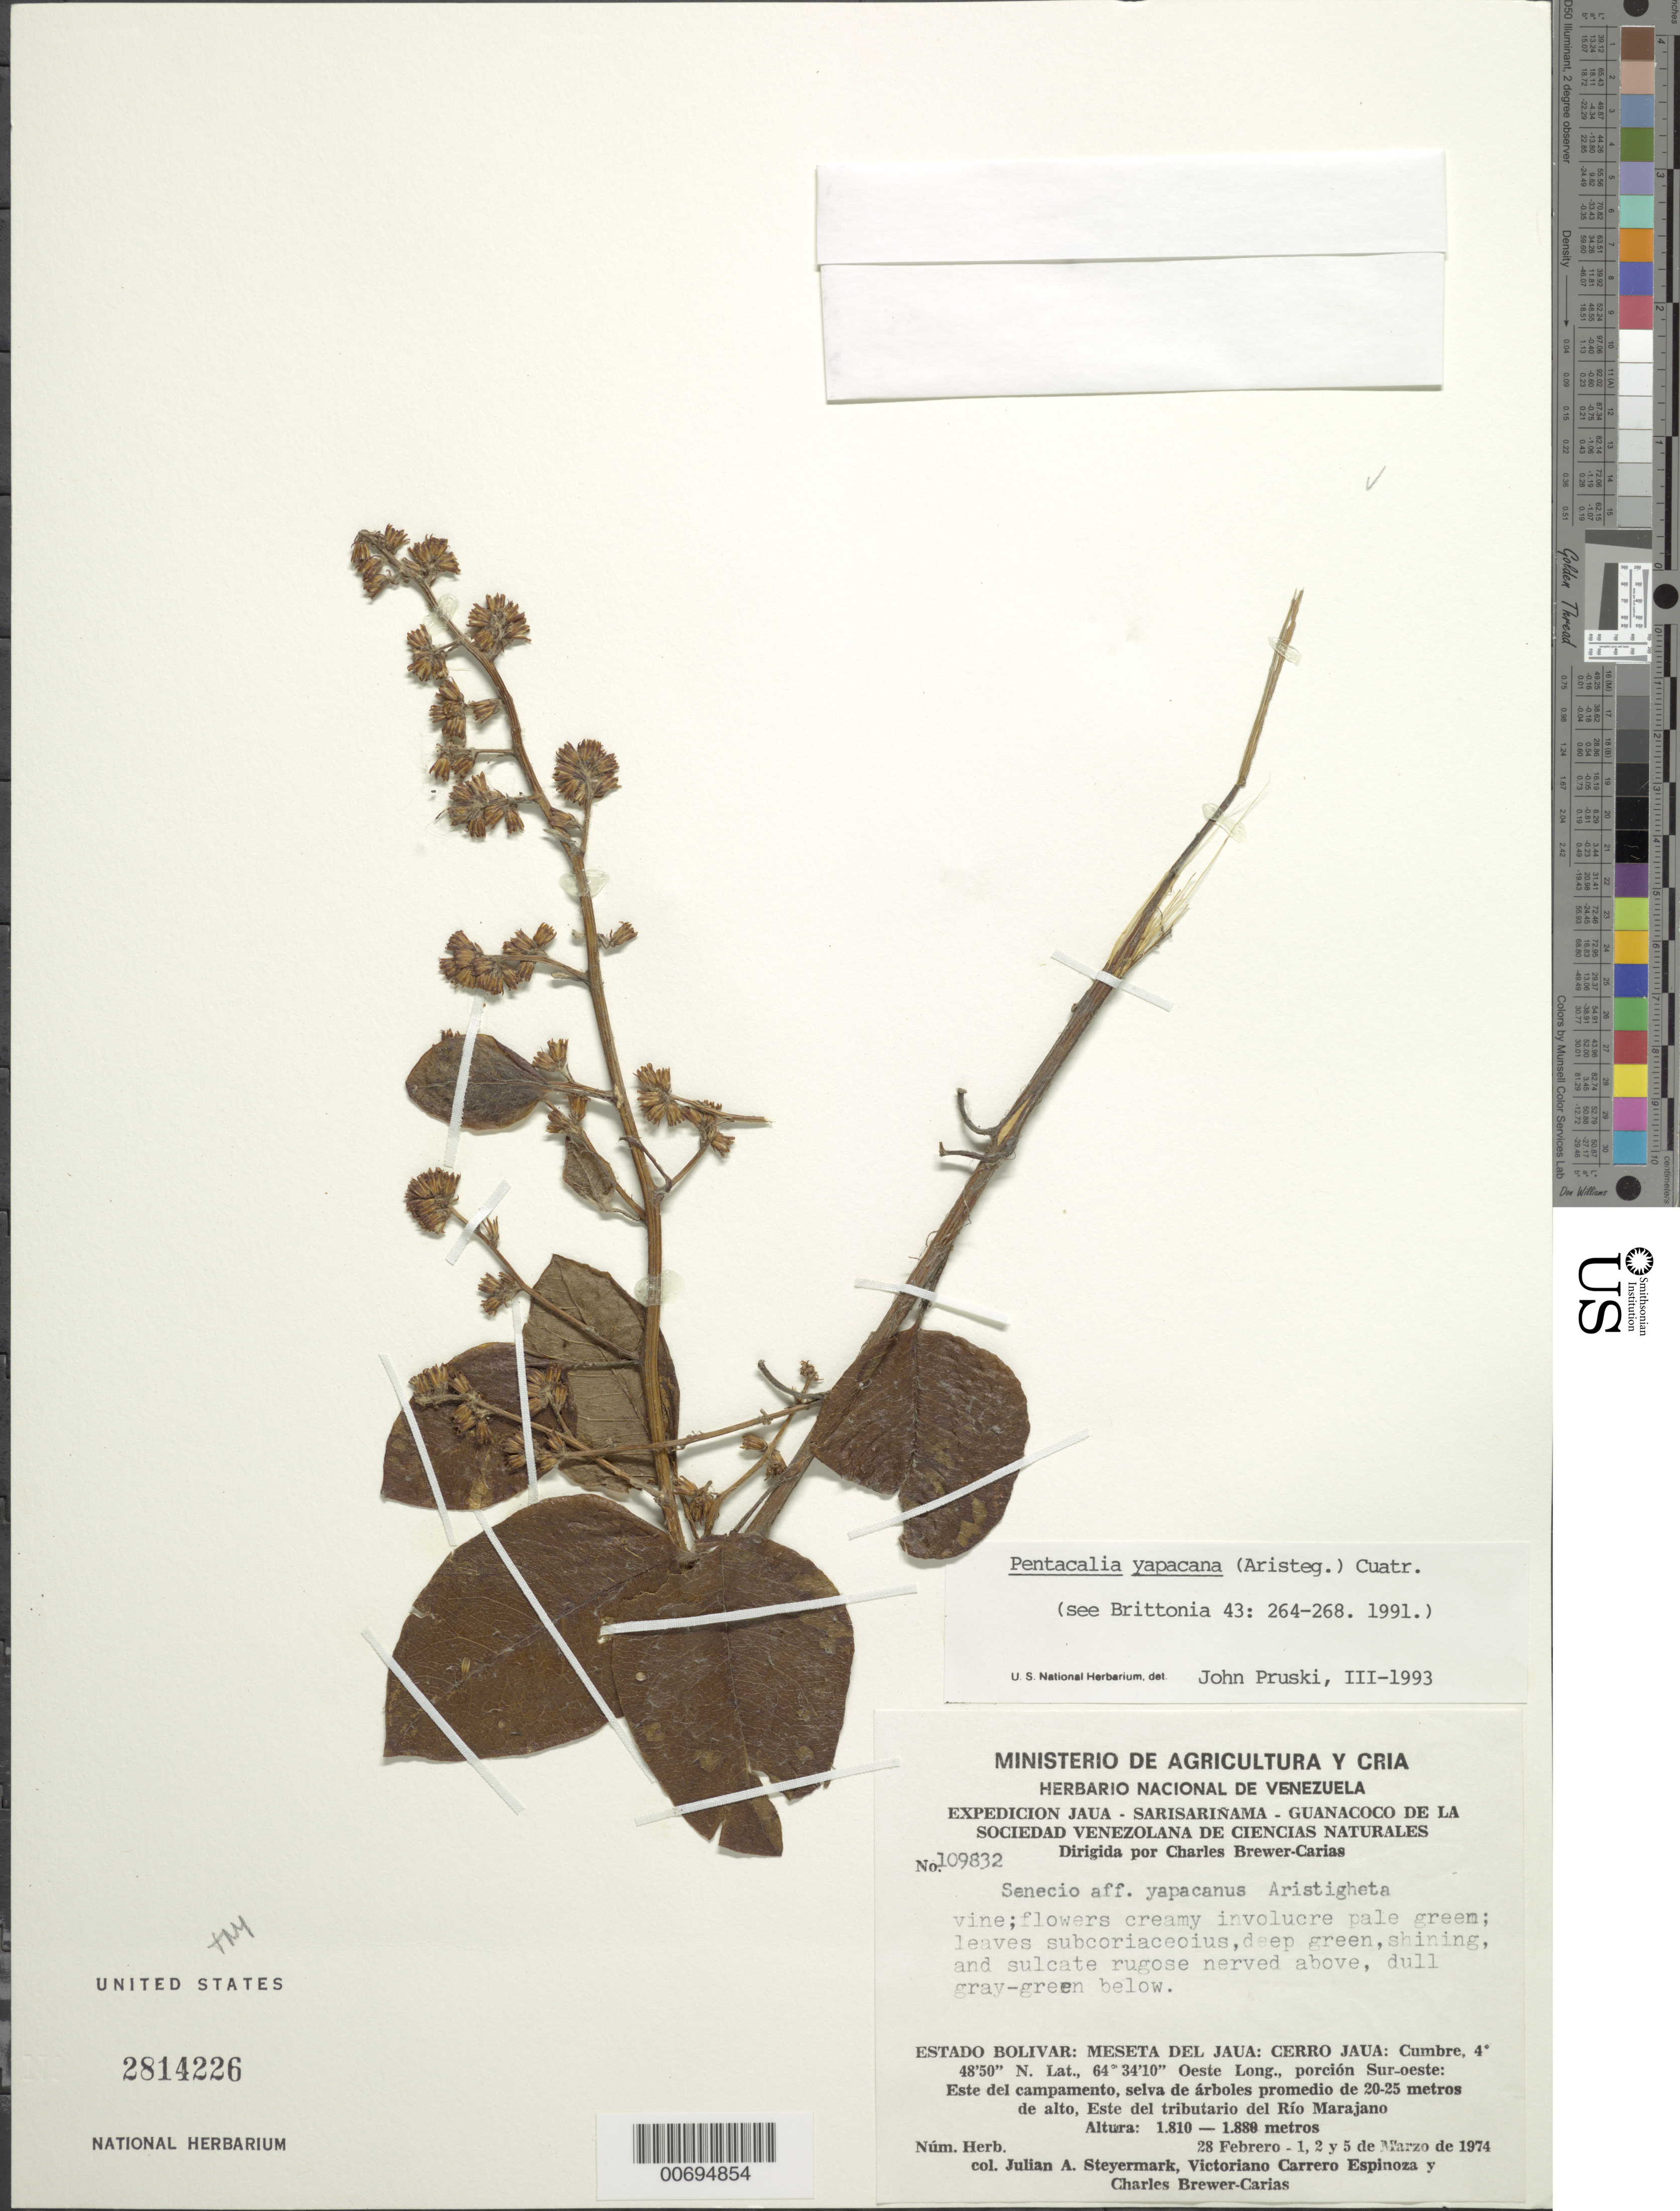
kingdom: Plantae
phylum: Tracheophyta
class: Magnoliopsida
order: Asterales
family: Asteraceae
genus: Pentacalia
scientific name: Pentacalia yapacana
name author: (Aristeg.) Cuatrec.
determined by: Pruski, J. F.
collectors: J. Steyermark, V. Carreño E. & C. Brewer-Carias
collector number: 109832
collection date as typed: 28-Feb-74 to 5-Mar-74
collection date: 1974-02-28/1974-03-05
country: Venezuela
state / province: Bolívar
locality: Meseta del Jaua: Cerro Jaua, E del campamento, E del tributarío del Río Marajano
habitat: Selva de arboles 20-25 m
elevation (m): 1810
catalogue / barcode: US 2814226